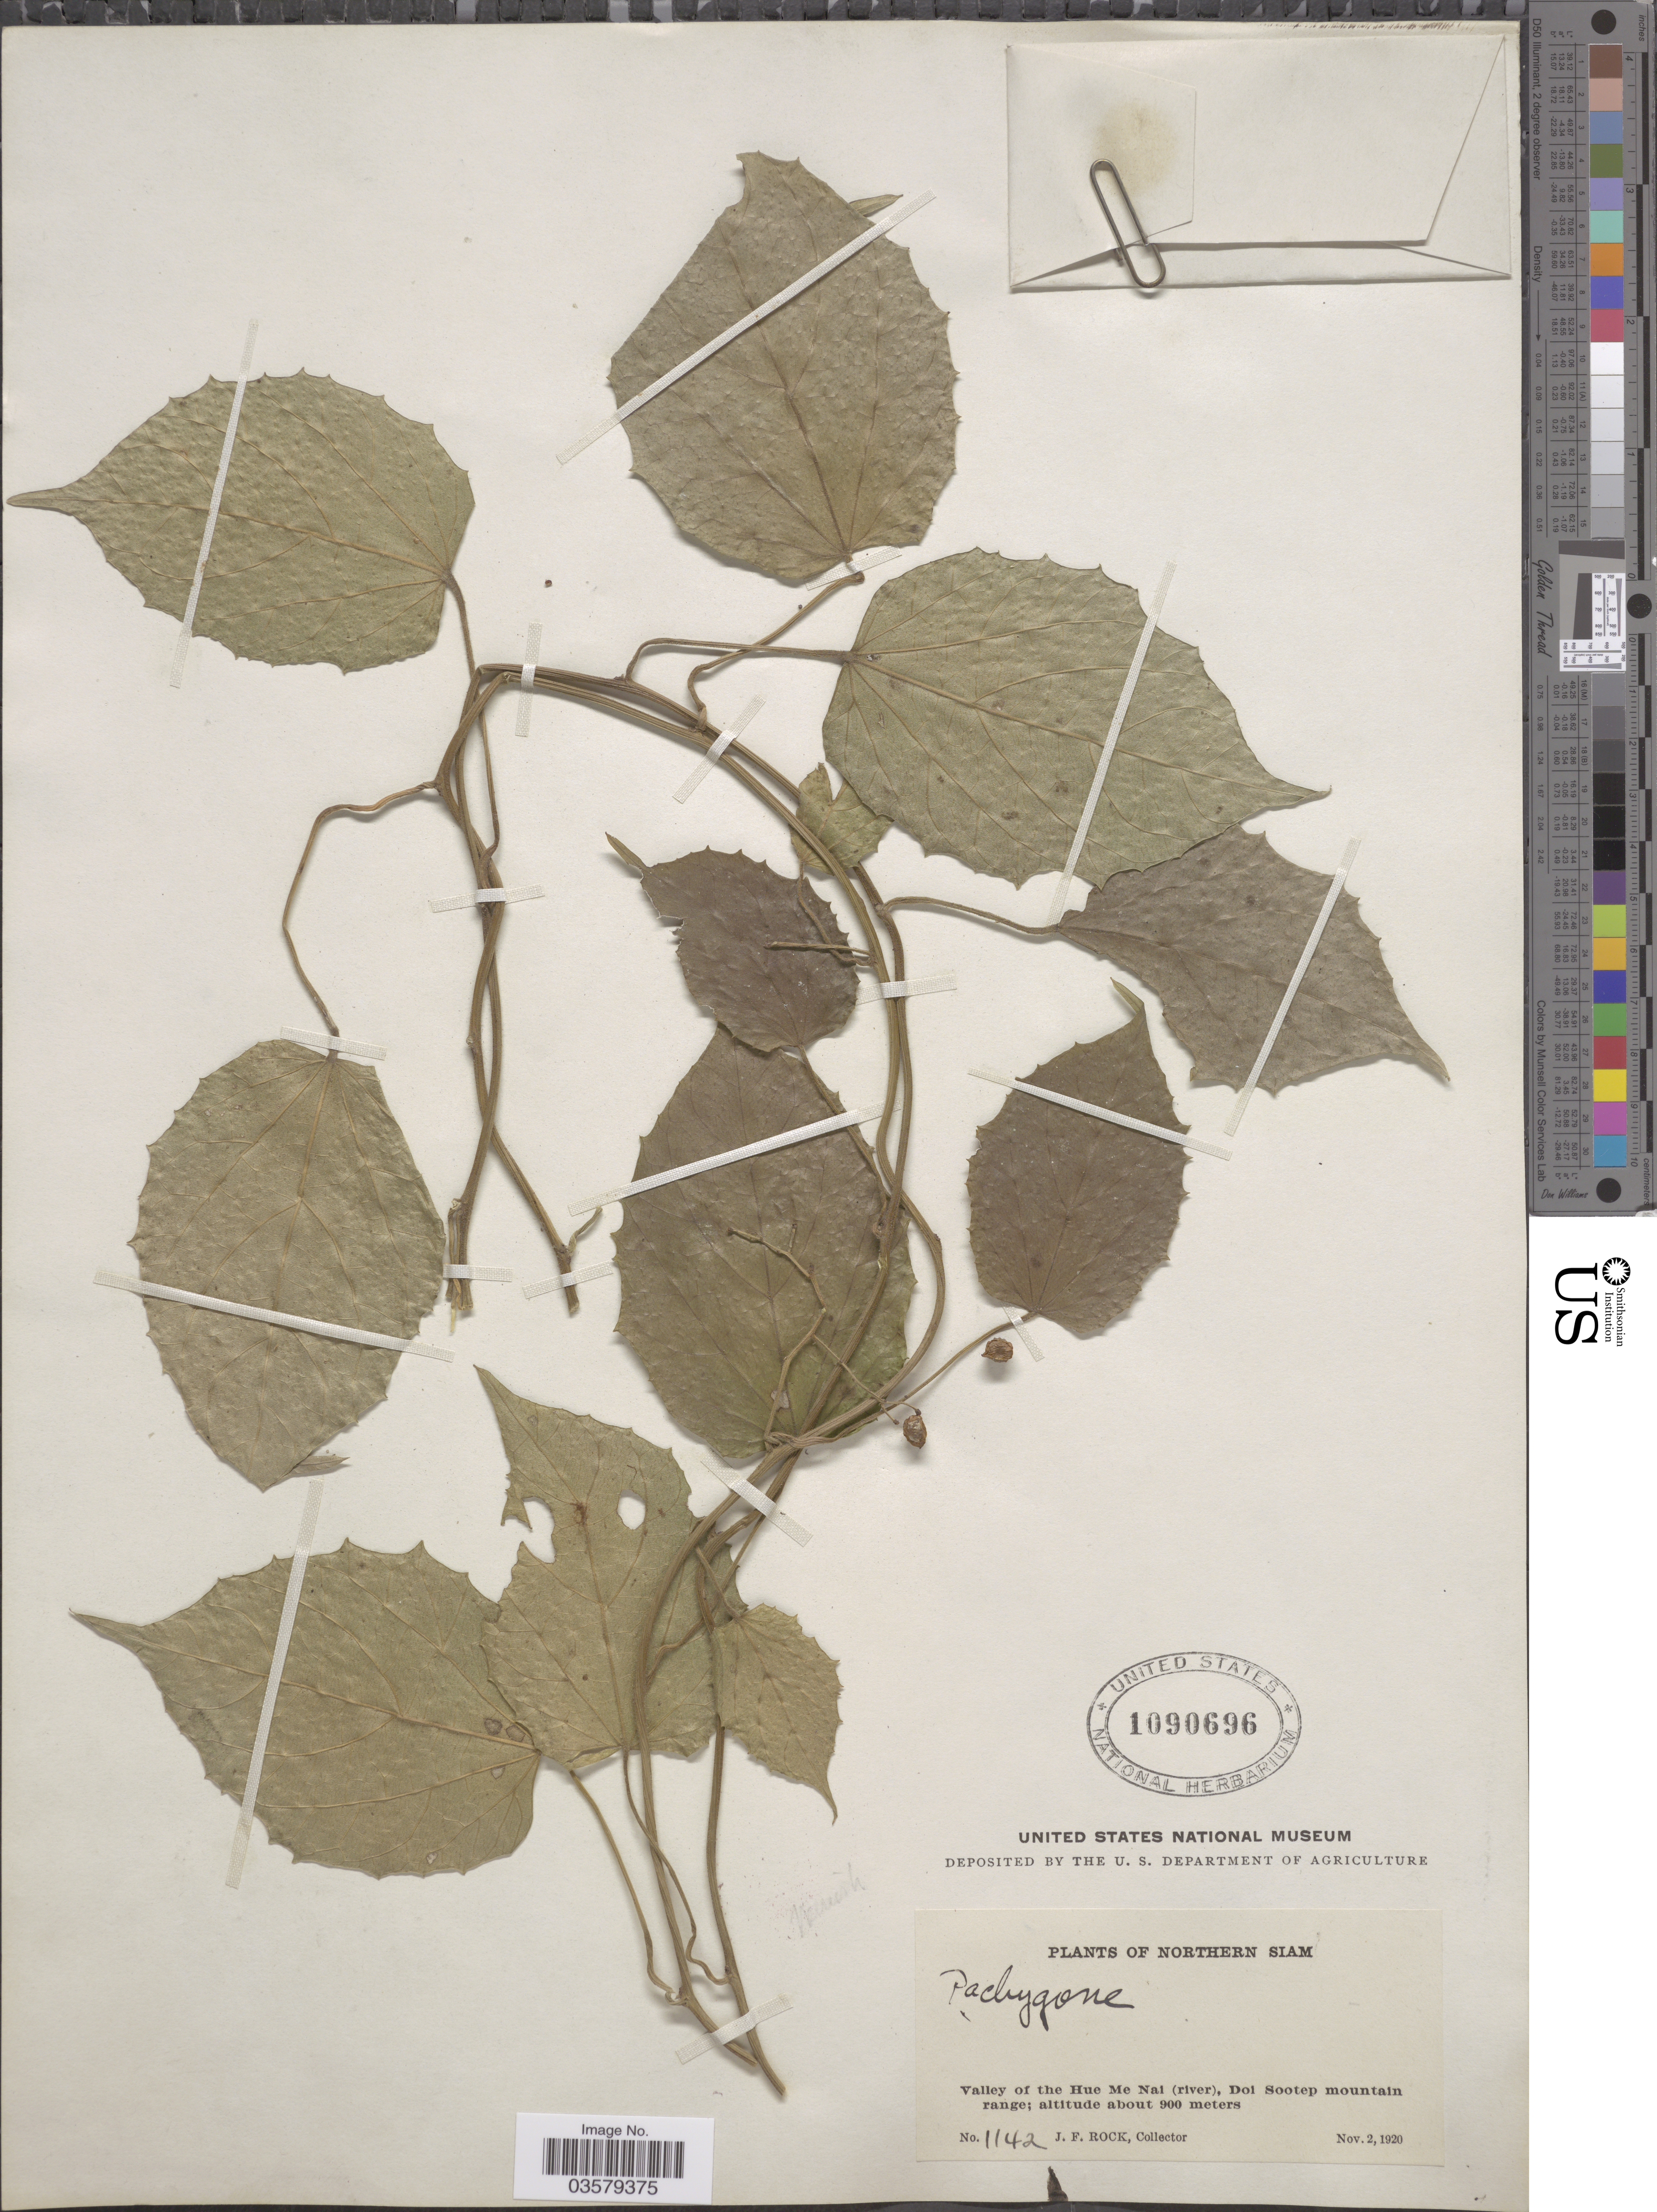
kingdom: Plantae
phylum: Tracheophyta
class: Magnoliopsida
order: Ranunculales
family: Menispermaceae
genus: Pachygone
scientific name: Pachygone sp.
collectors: J. Rock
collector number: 1142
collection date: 1920-11-02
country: Thailand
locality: Northern Siam. Valley of the Hue Me Nai (river), Doi Sootep mountain range.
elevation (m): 900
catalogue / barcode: US 1090696